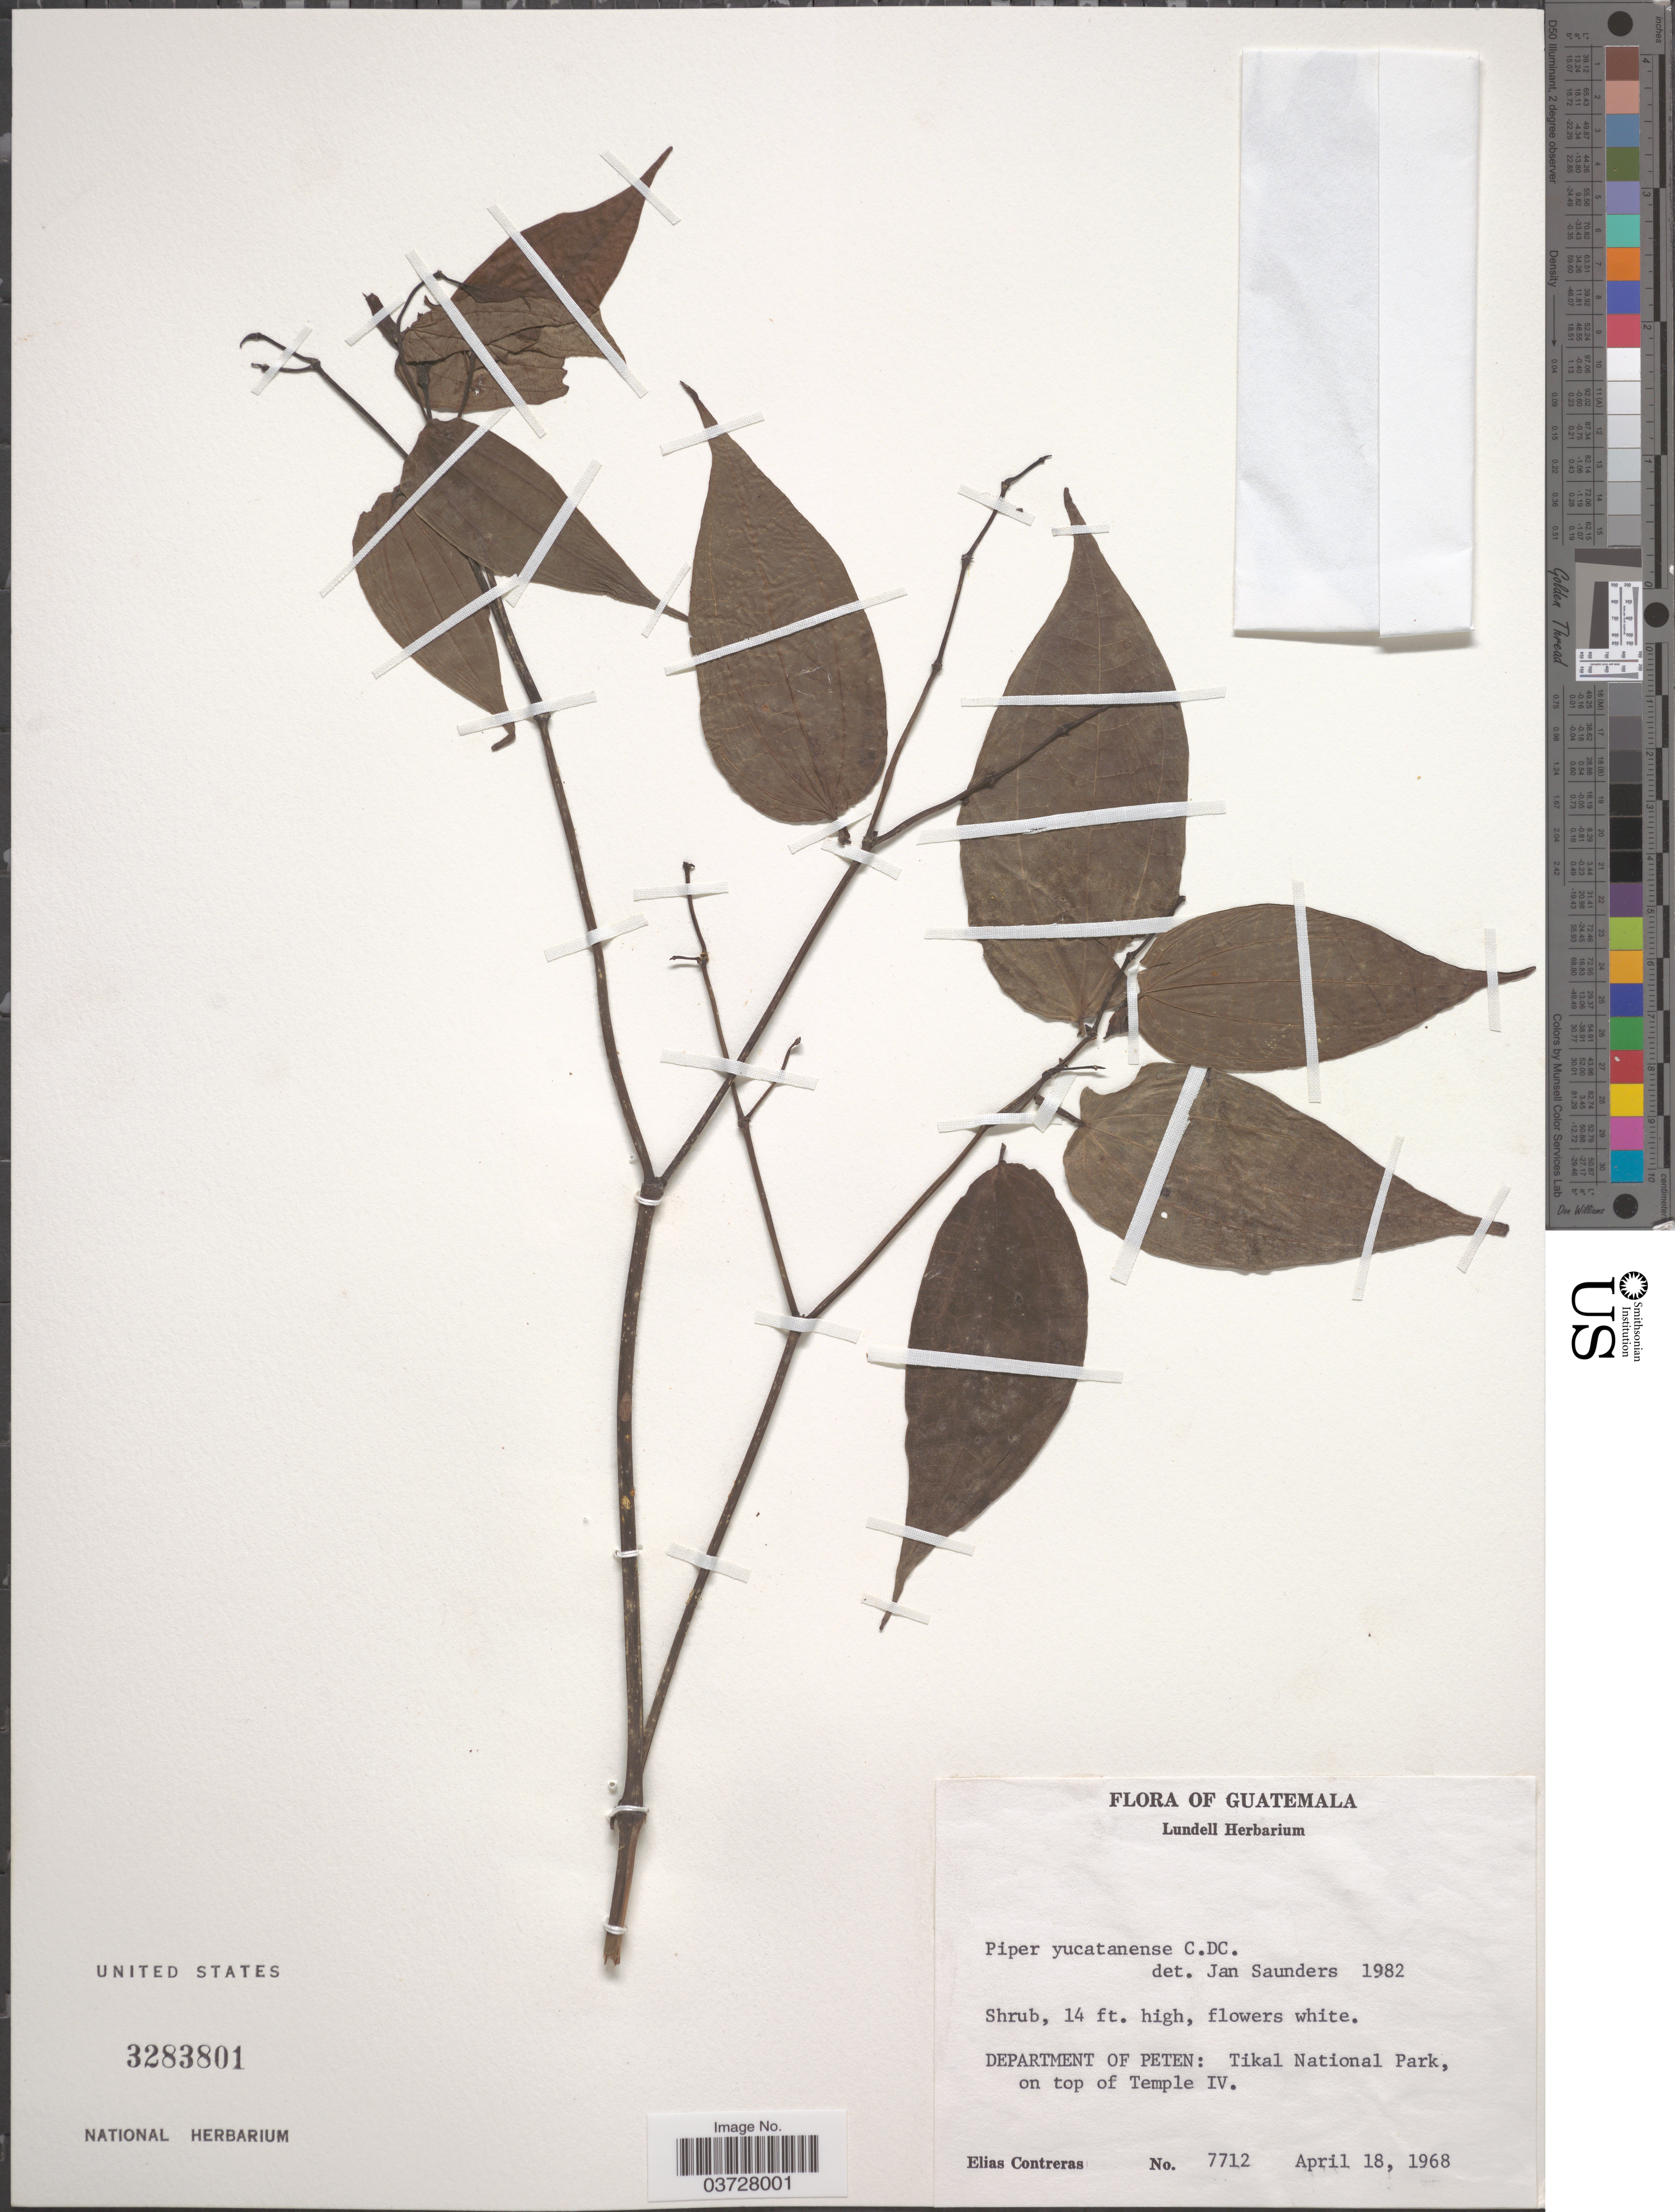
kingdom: Plantae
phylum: Tracheophyta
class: Magnoliopsida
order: Piperales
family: Piperaceae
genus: Piper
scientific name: Piper yucatanense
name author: DC.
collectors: E. Contreras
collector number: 7712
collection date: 1968-04-18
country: Guatemala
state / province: El Peten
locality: Department of Peten: Tikal National Park, on top of Temple IV.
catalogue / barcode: US 3283801